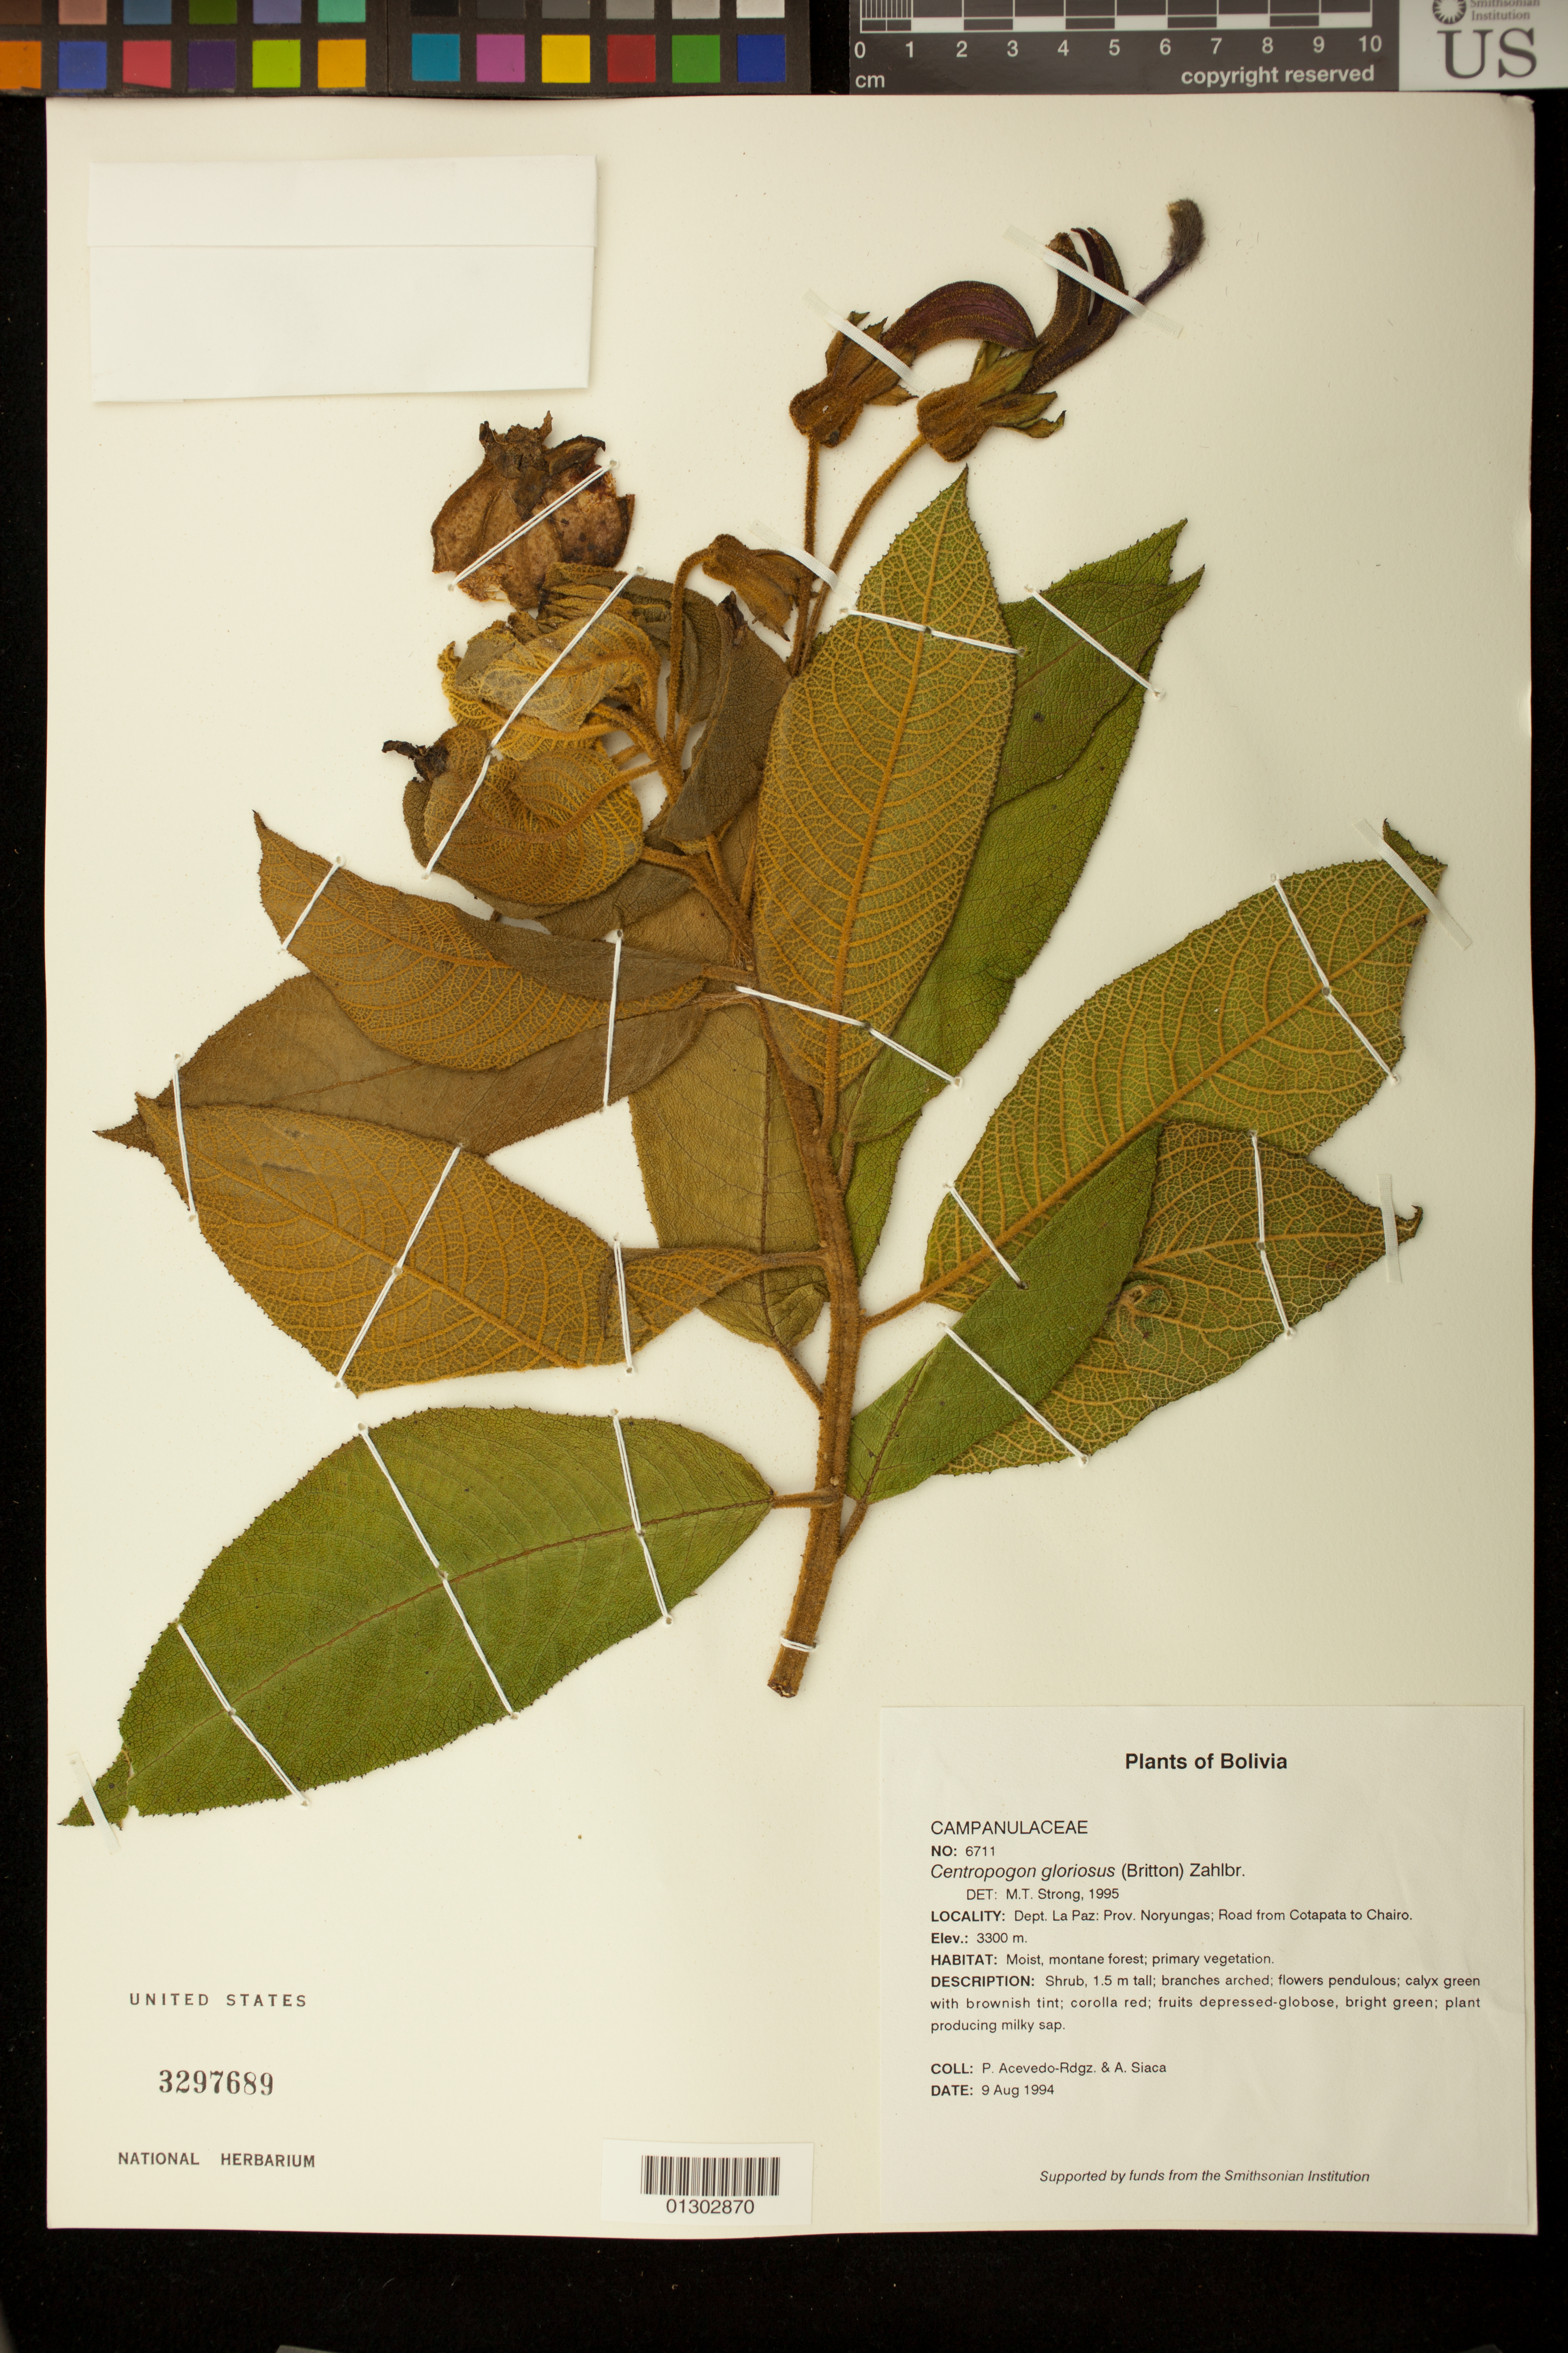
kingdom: Plantae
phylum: Tracheophyta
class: Magnoliopsida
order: Asterales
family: Campanulaceae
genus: Centropogon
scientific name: Centropogon gloriosus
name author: (Britton) Zahlbr.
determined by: Strong, M. T., (US), Smithsonian Institution - National Museum of Natural History (UNITED STATES)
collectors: P. Acevedo-Rodr. & A. Siaca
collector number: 6711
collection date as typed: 09 Aug 1994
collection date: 1994-08-09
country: Bolivia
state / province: La Paz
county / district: Noryungas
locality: Depart. La Paz; Prov. Noryungas. Road from Cotapata to Chairo.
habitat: Moist, montane forest; primary vegetation.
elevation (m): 3300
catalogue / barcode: US 3297689